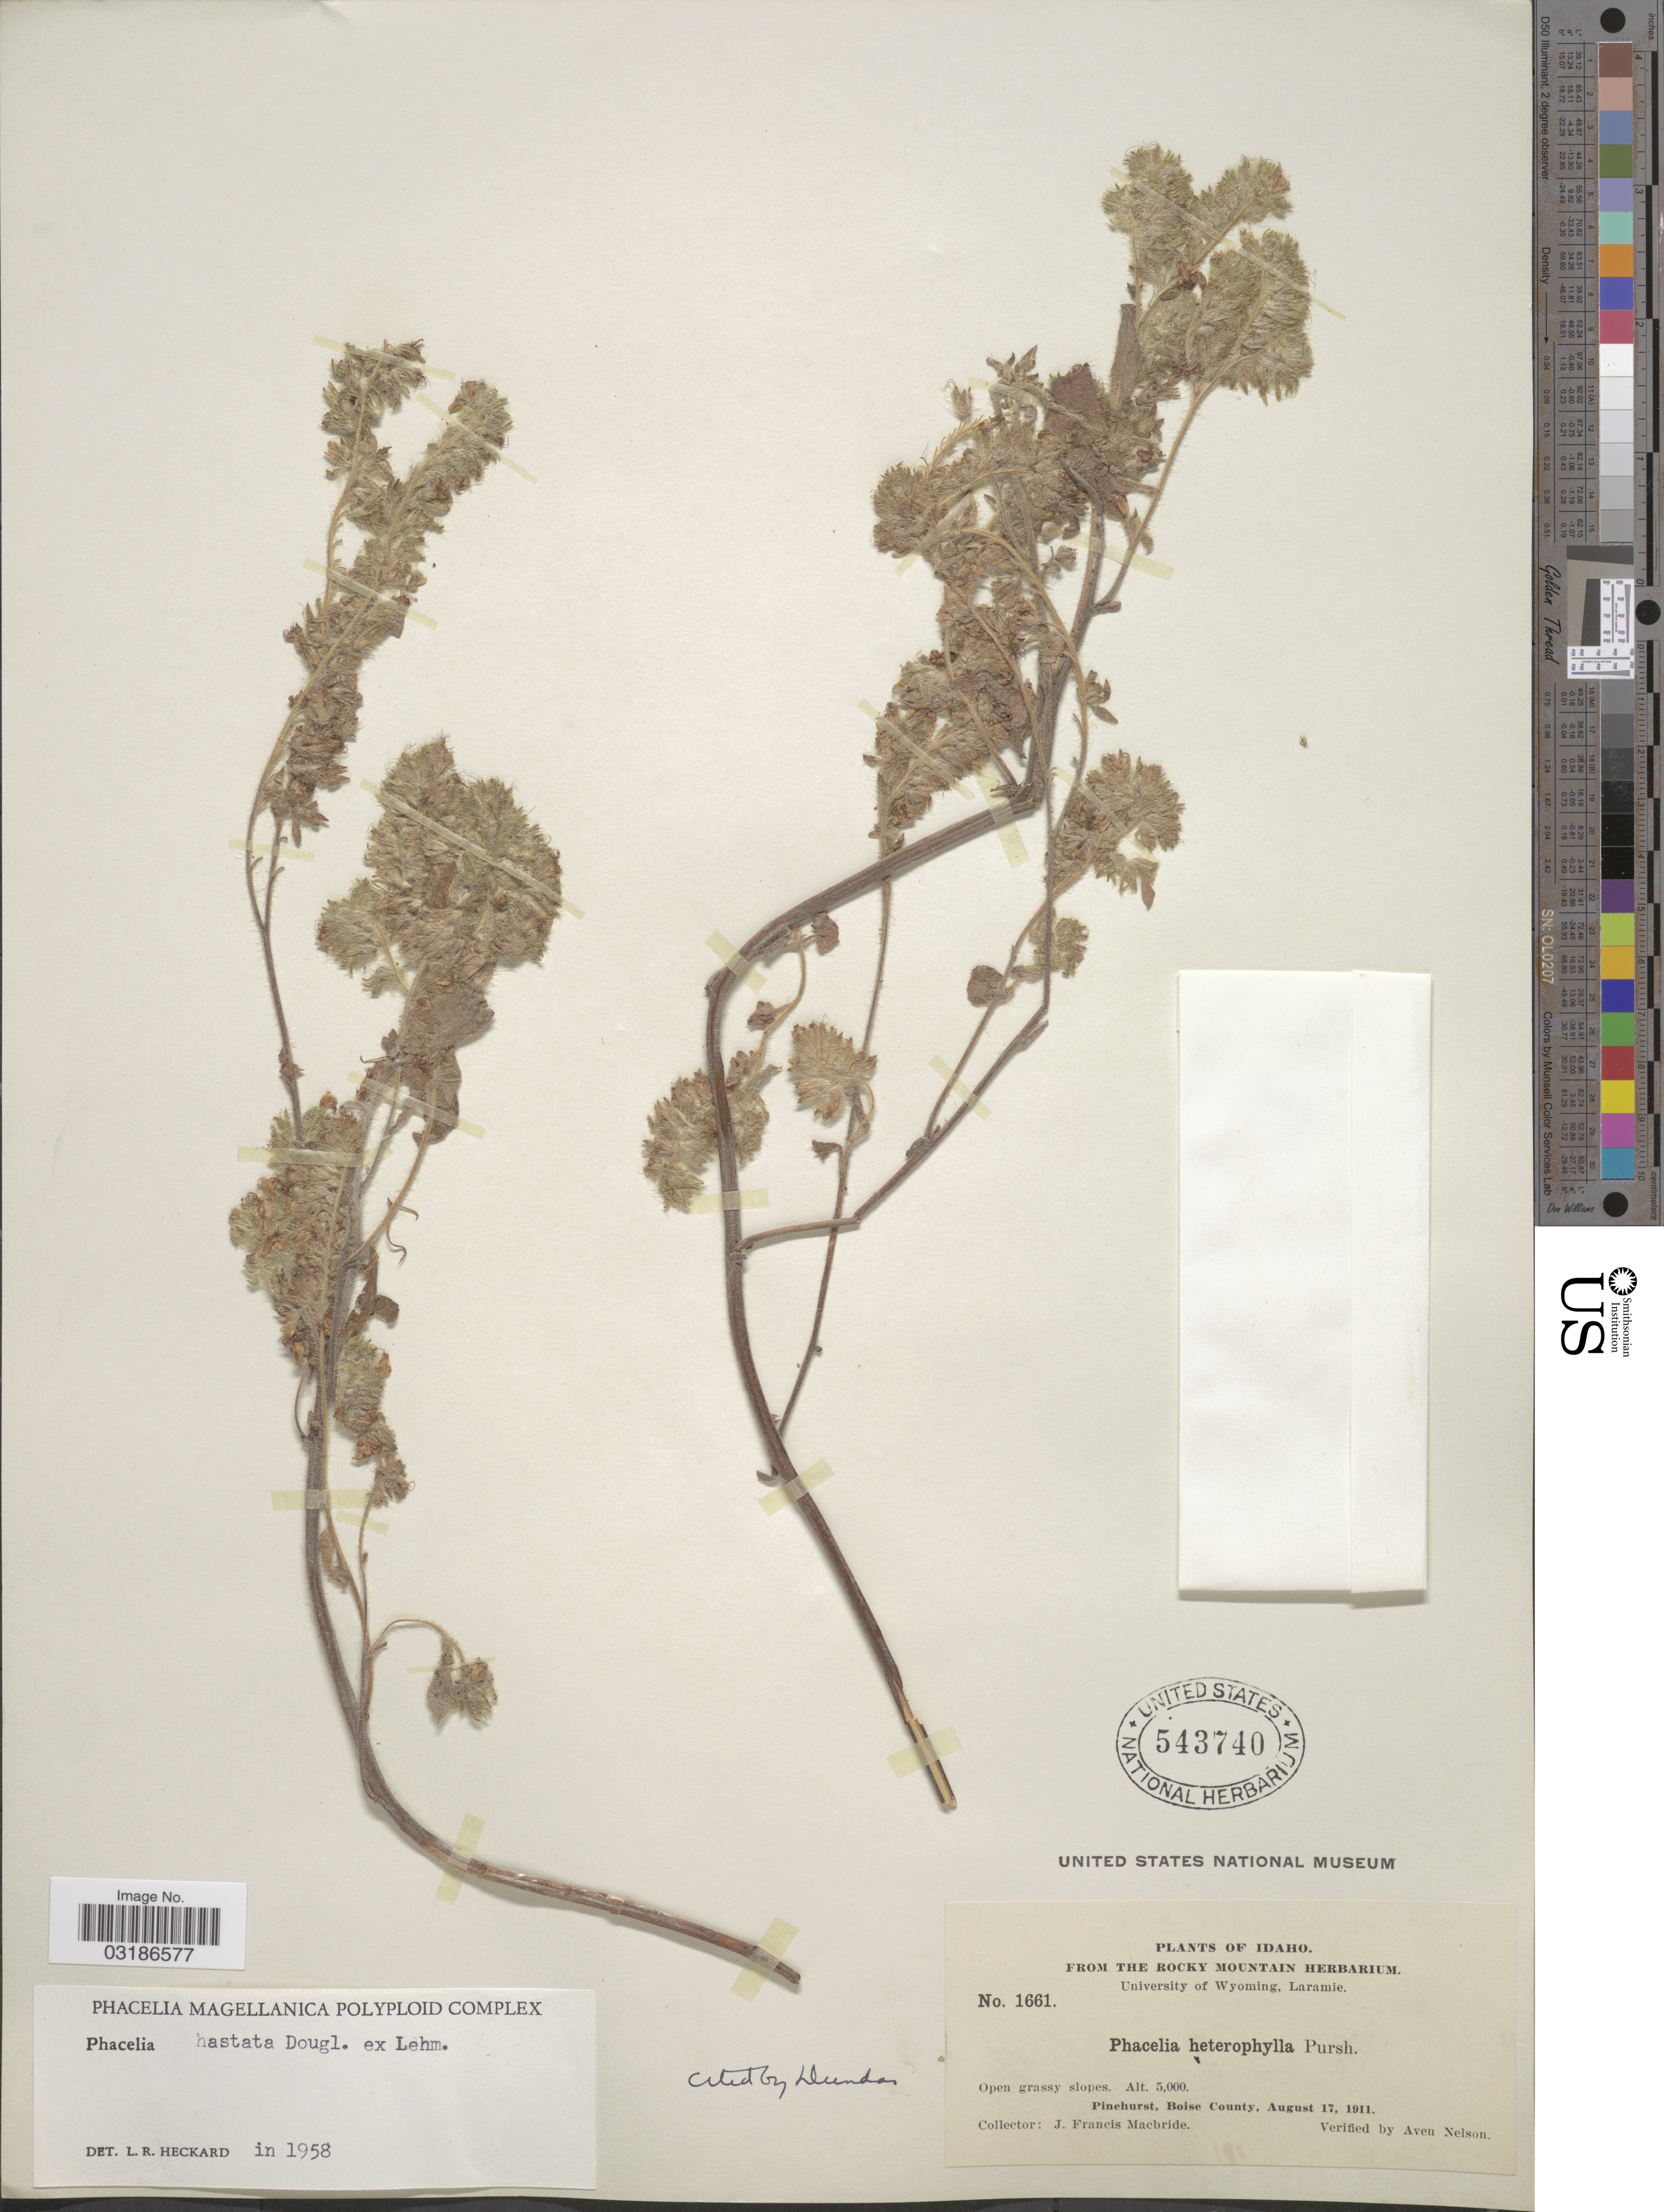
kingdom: Plantae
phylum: Tracheophyta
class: Magnoliopsida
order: Boraginales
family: Hydrophyllaceae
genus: Phacelia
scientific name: Phacelia hastata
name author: Douglas ex Lehm.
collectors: J. F. Macbride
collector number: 1661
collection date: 1911-08-17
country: United States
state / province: Idaho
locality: Pinehurst, Boise County.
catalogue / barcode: US 543740